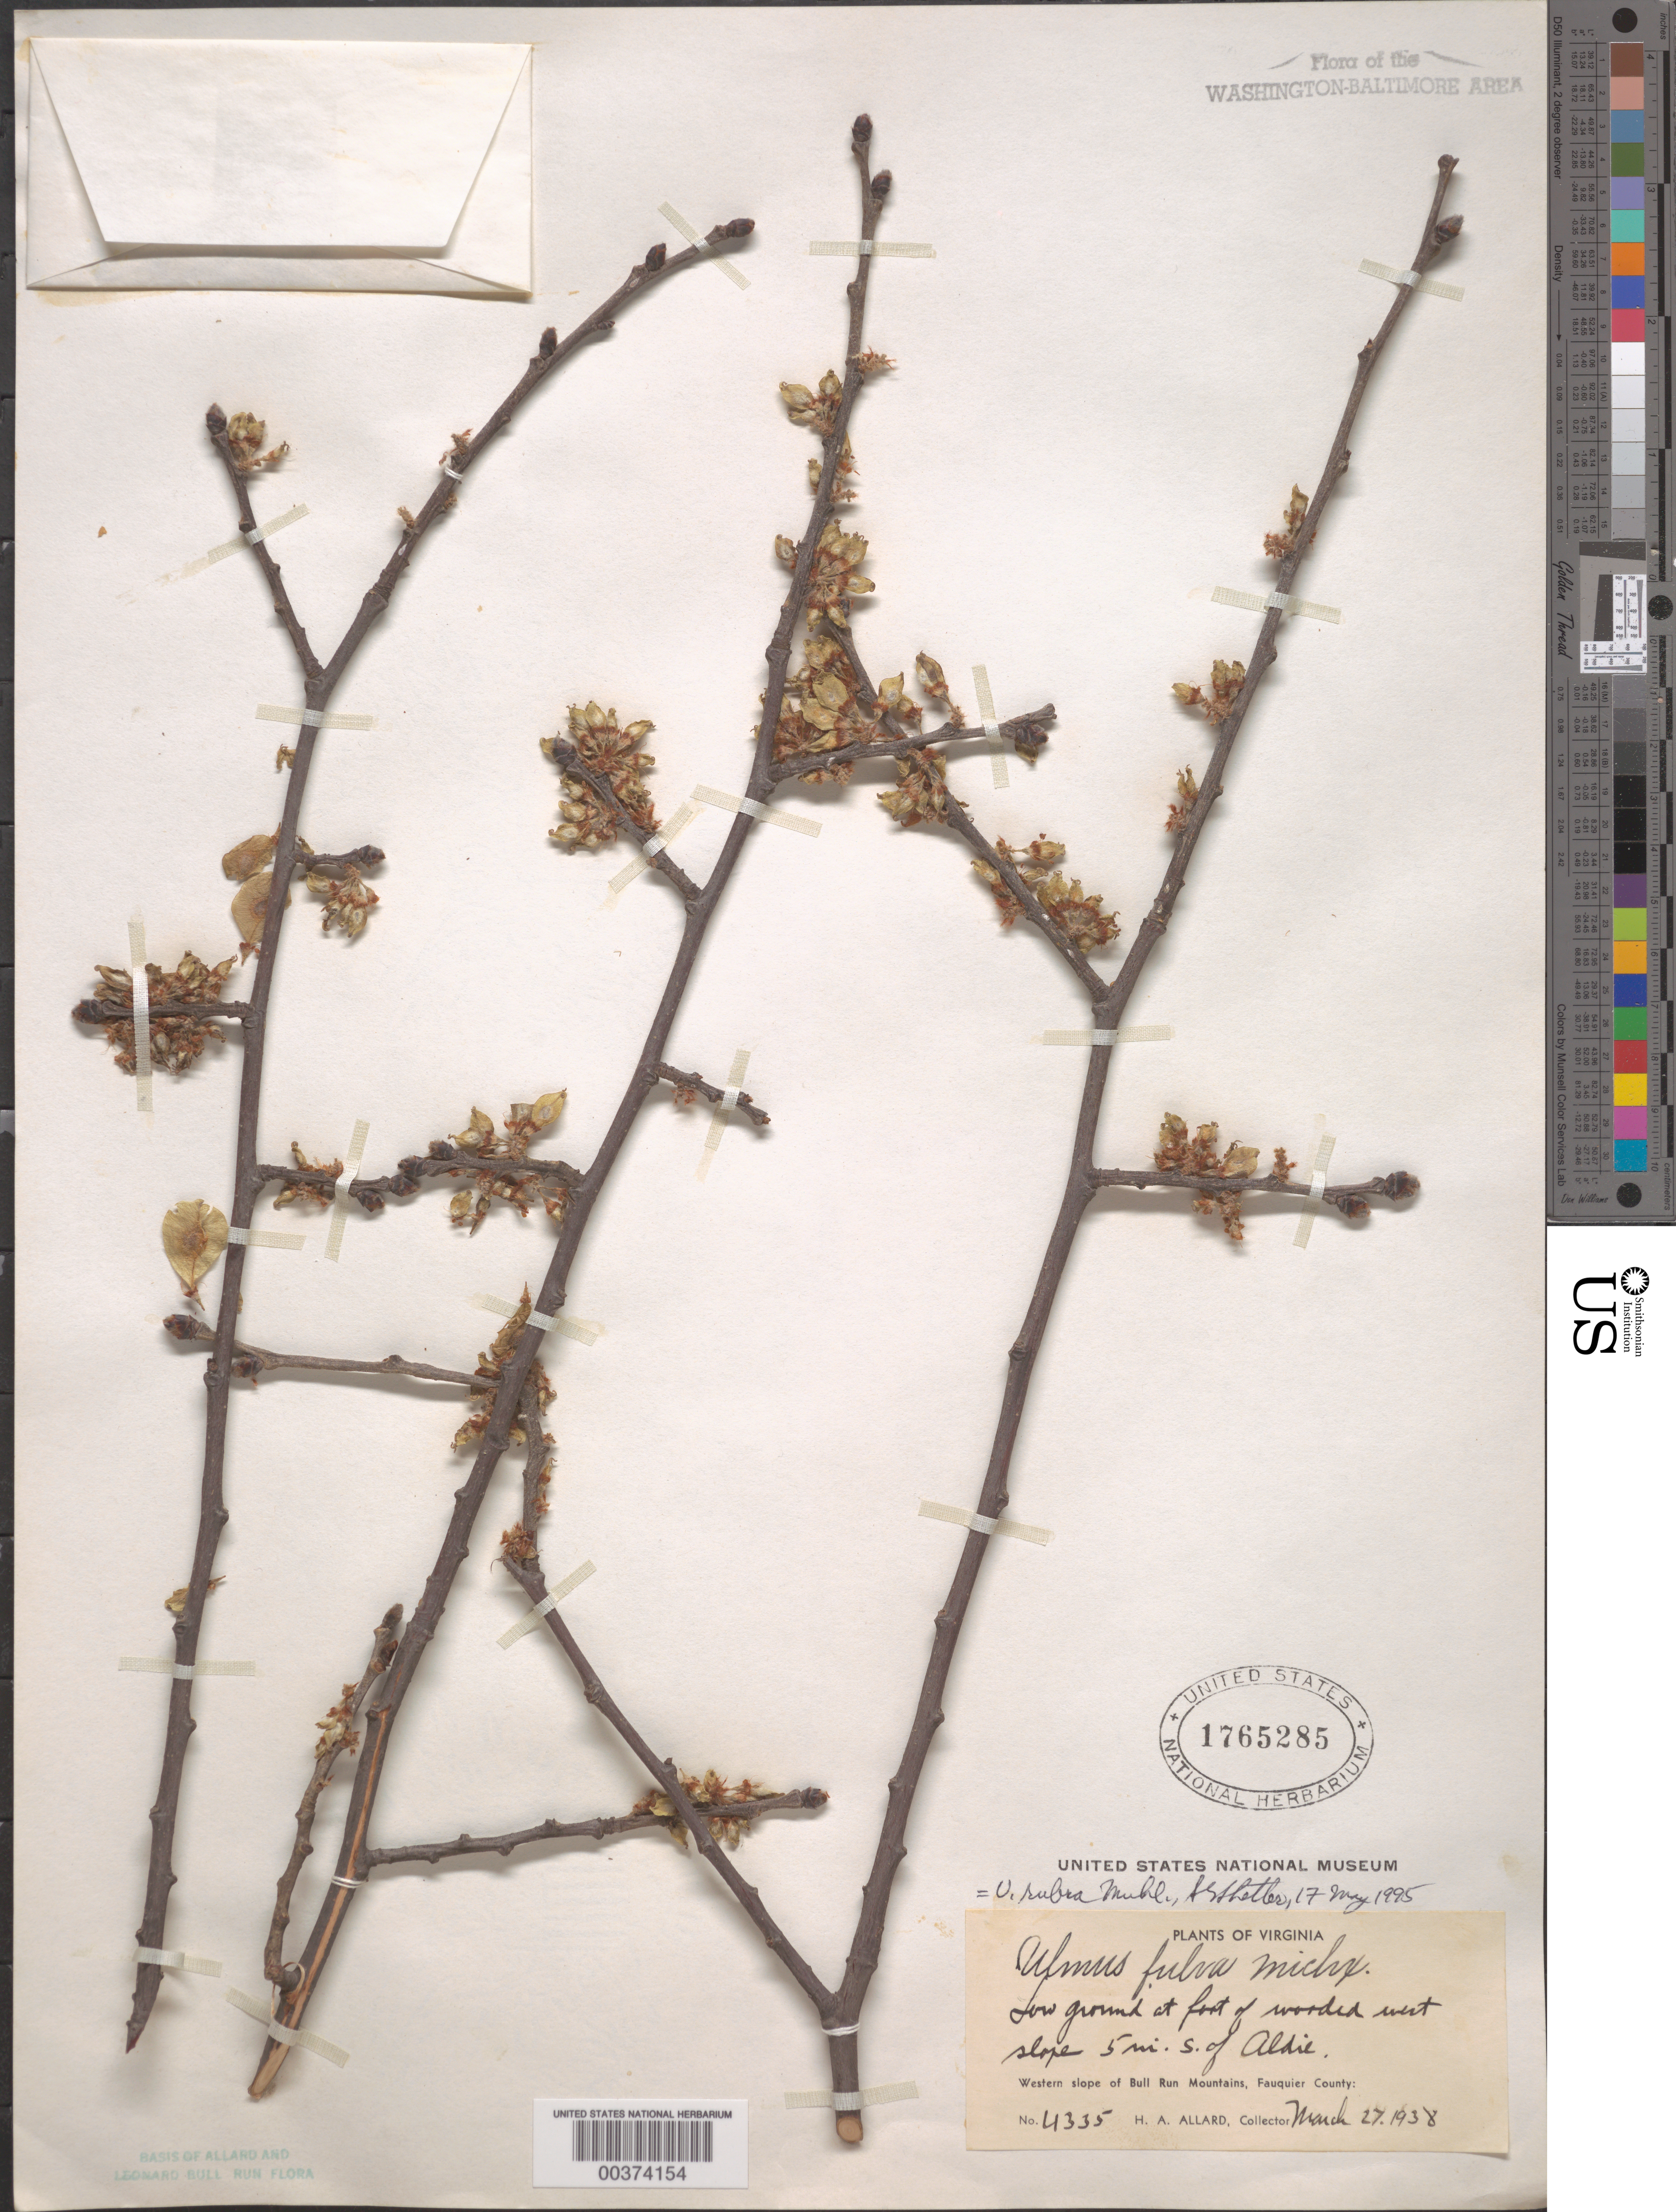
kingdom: Plantae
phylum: Tracheophyta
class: Magnoliopsida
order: Rosales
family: Ulmaceae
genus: Ulmus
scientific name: Ulmus rubra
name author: Muhl.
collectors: H. A. Allard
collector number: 4335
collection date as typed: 27 Mar 1938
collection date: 1938-03-27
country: United States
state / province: Virginia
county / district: Fauquier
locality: South of Aldie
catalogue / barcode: US 1765285